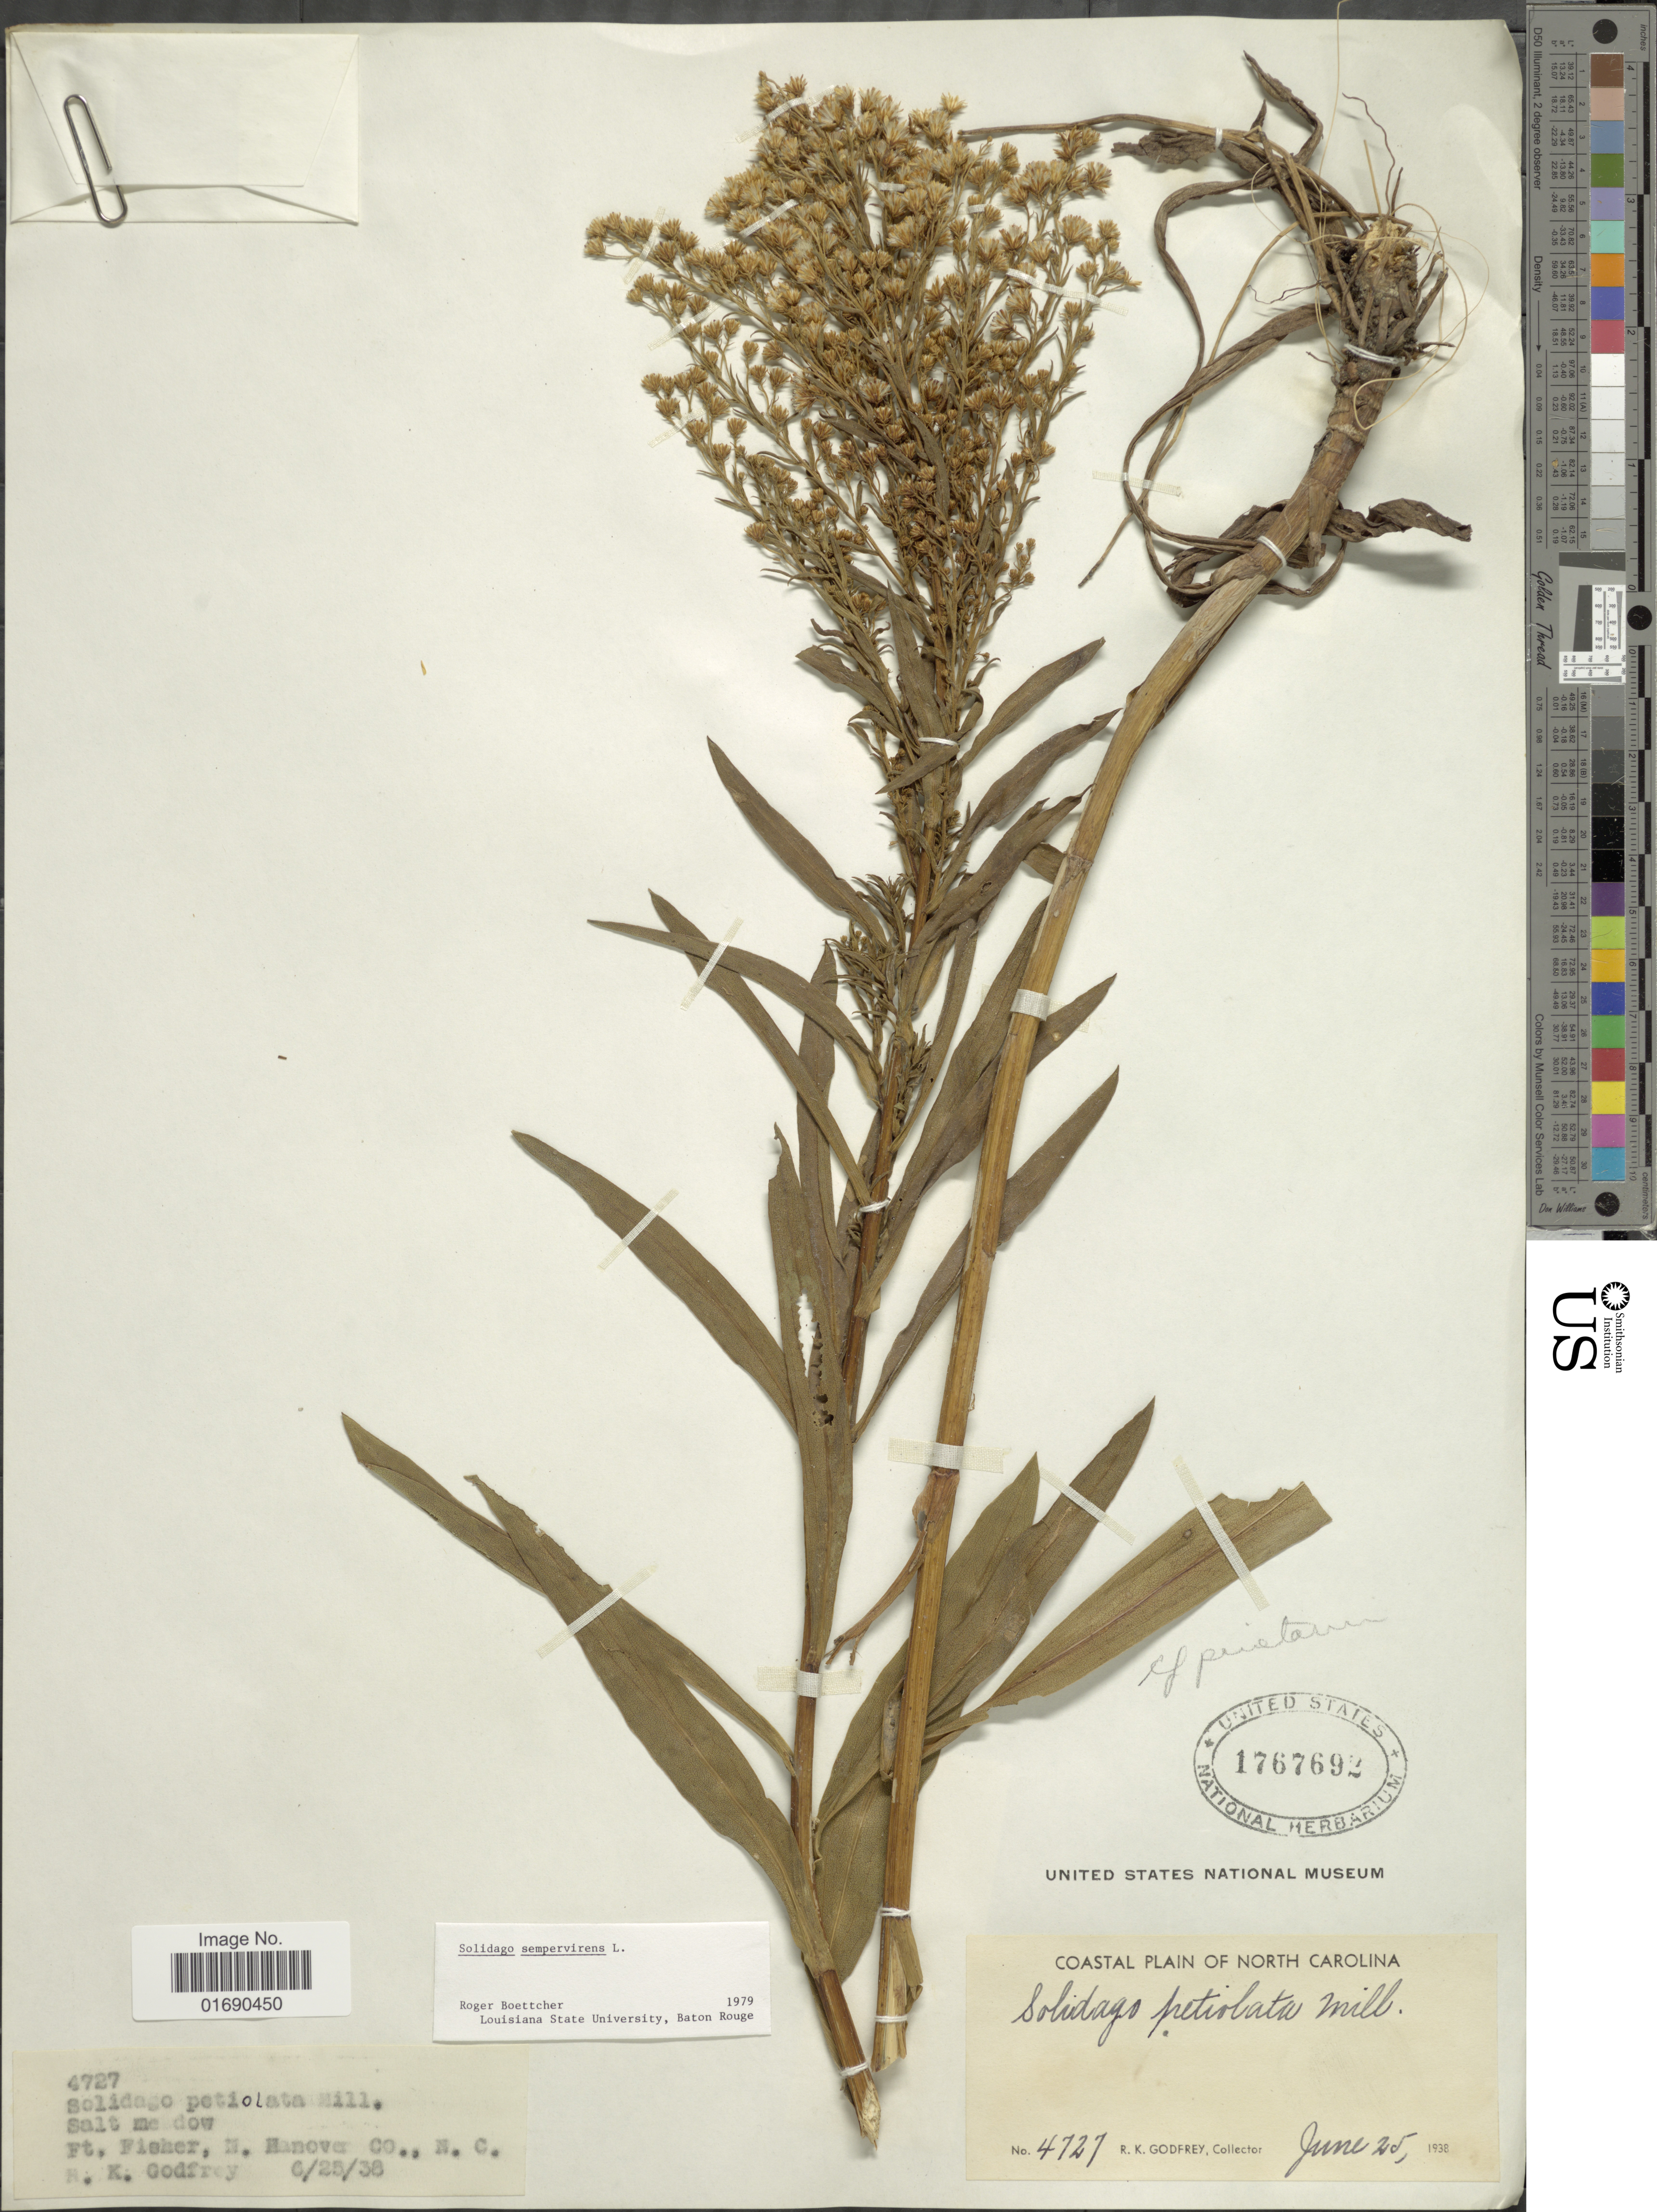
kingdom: Plantae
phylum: Tracheophyta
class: Magnoliopsida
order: Asterales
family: Asteraceae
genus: Solidago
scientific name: Solidago sempervirens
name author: L.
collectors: R. K. Godfrey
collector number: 4727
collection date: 1938-06-25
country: United States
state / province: North Carolina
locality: Coastla Plain of North Carolina, Salt meadow, Ft. Fisher, N. Hanove Co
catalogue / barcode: US 1767692